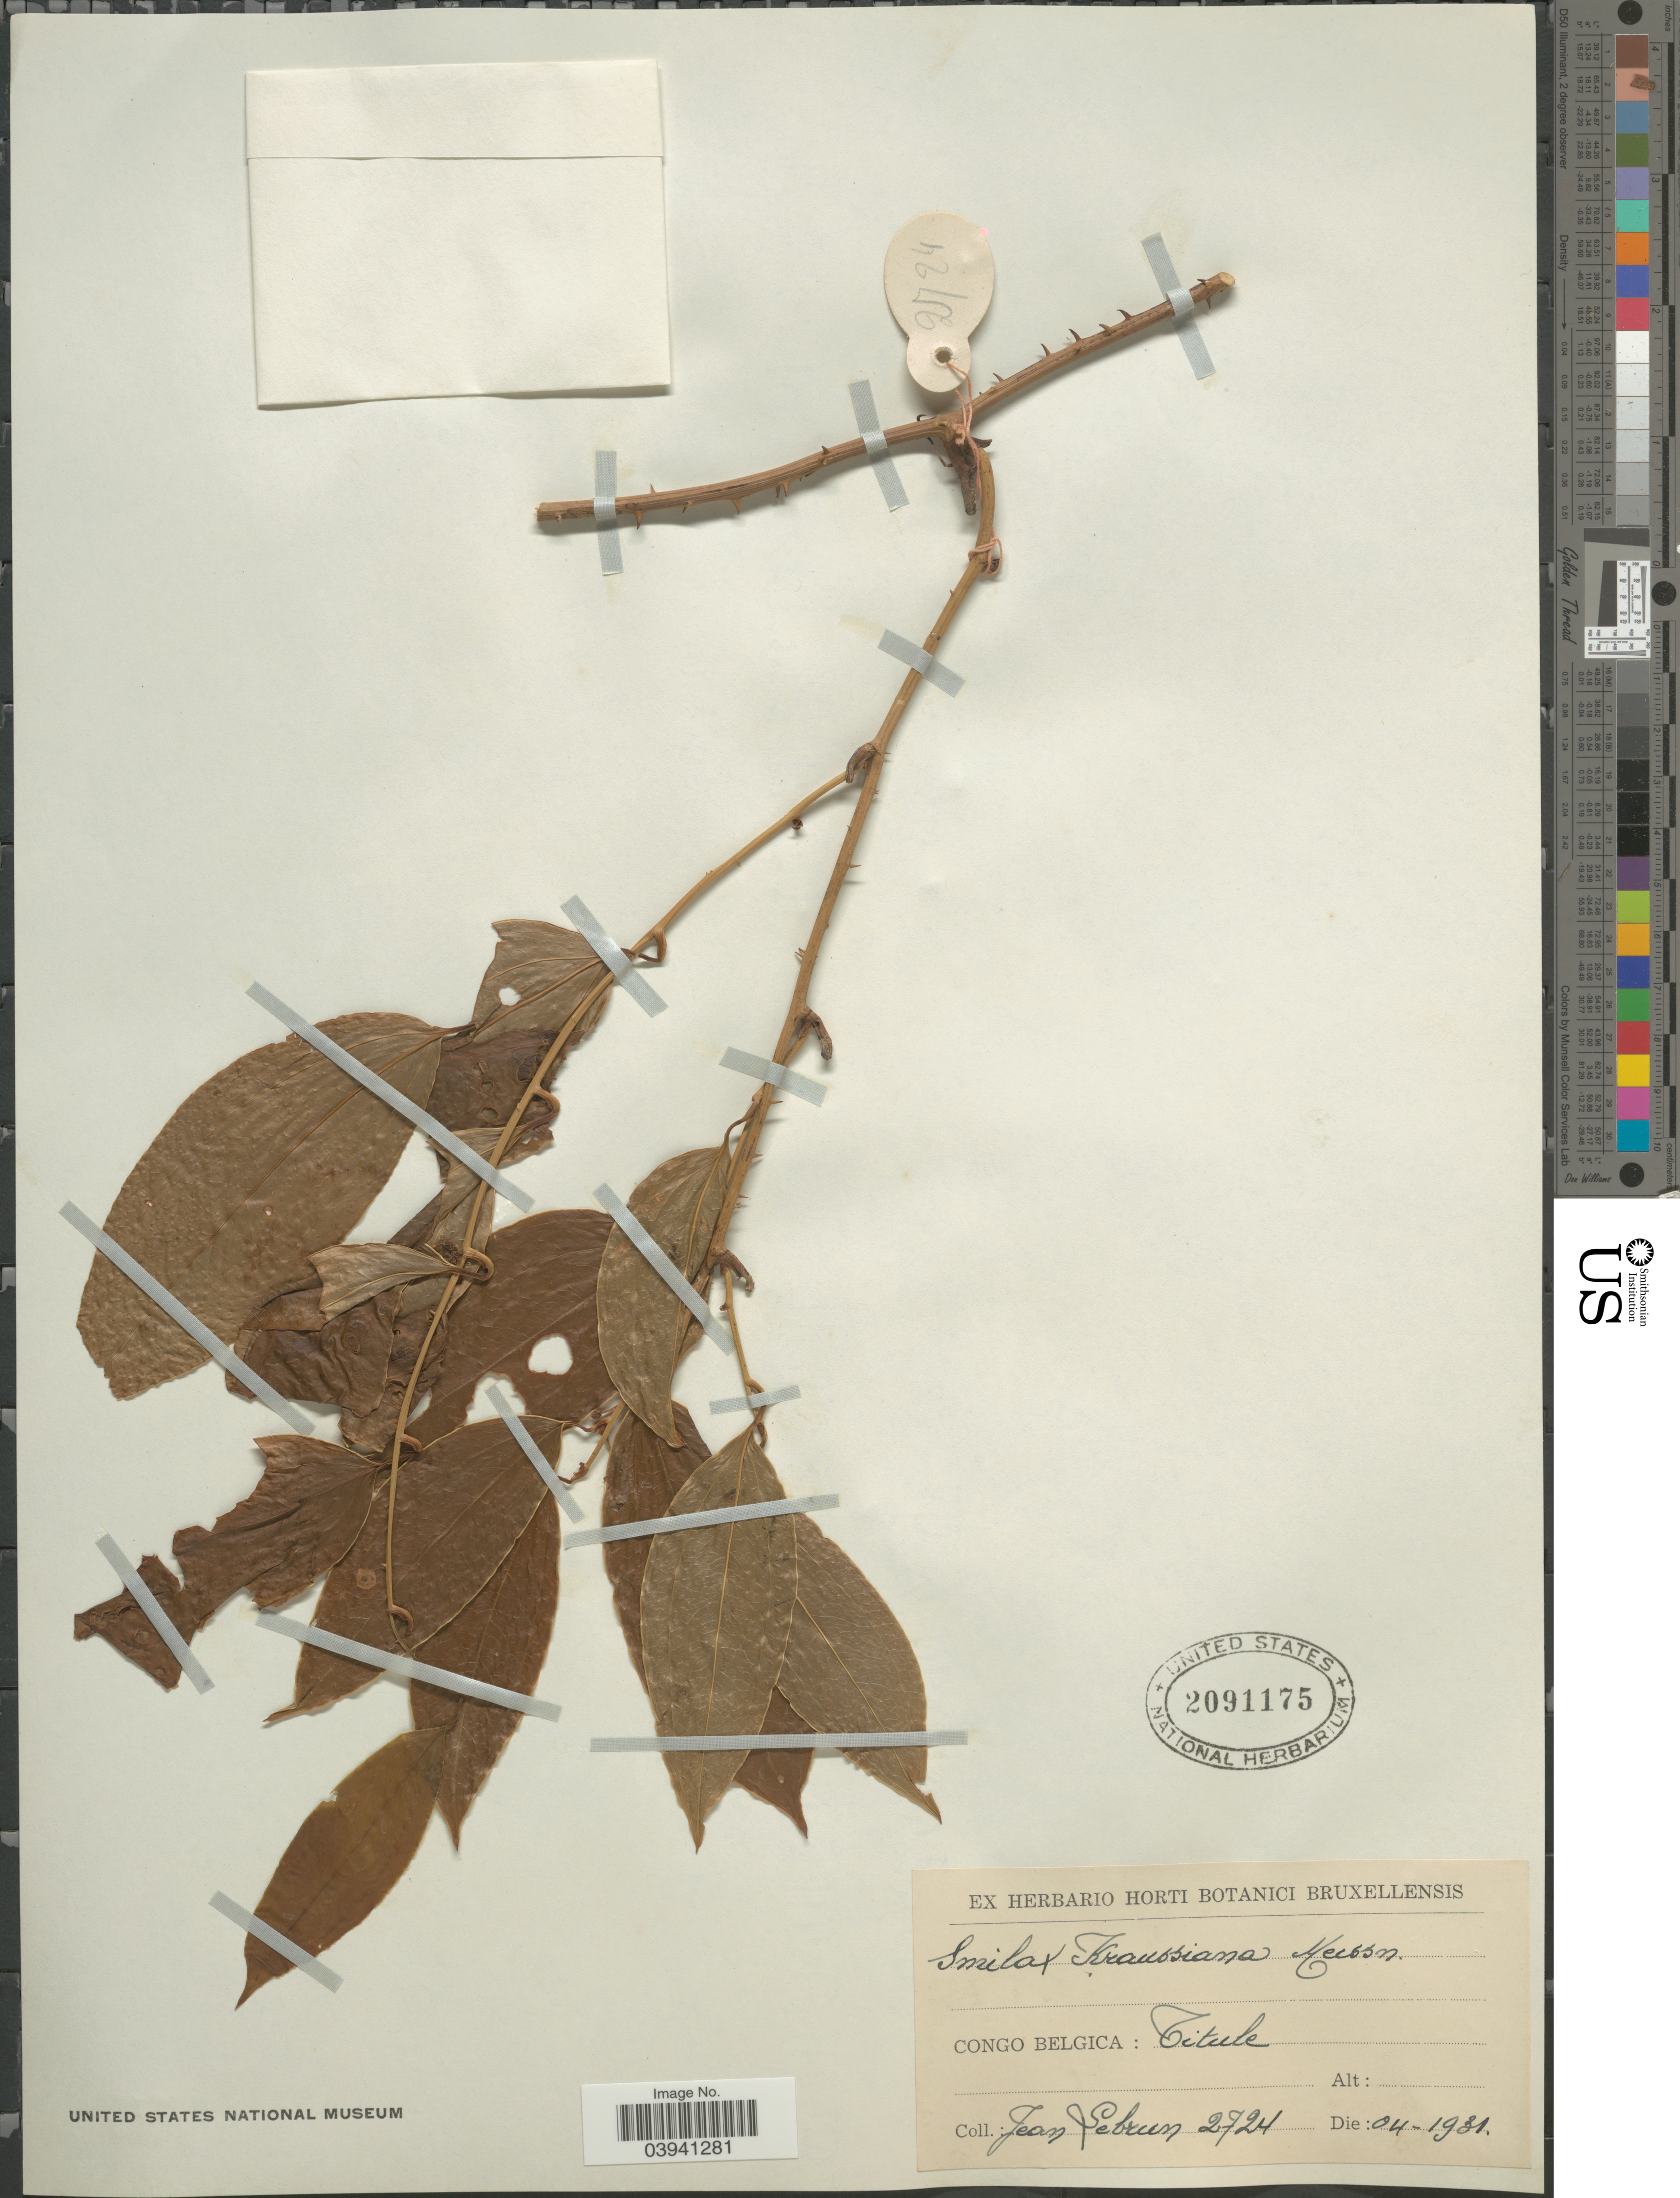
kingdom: Plantae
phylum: Tracheophyta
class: Liliopsida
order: Liliales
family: Smilacaceae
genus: Smilax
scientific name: Smilax kraussiana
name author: Meisn.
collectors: J. A. Lebrun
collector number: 2724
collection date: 1931-04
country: Congo, Democratic Republic of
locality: Congo Belgica: Titule.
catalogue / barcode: US 2091175